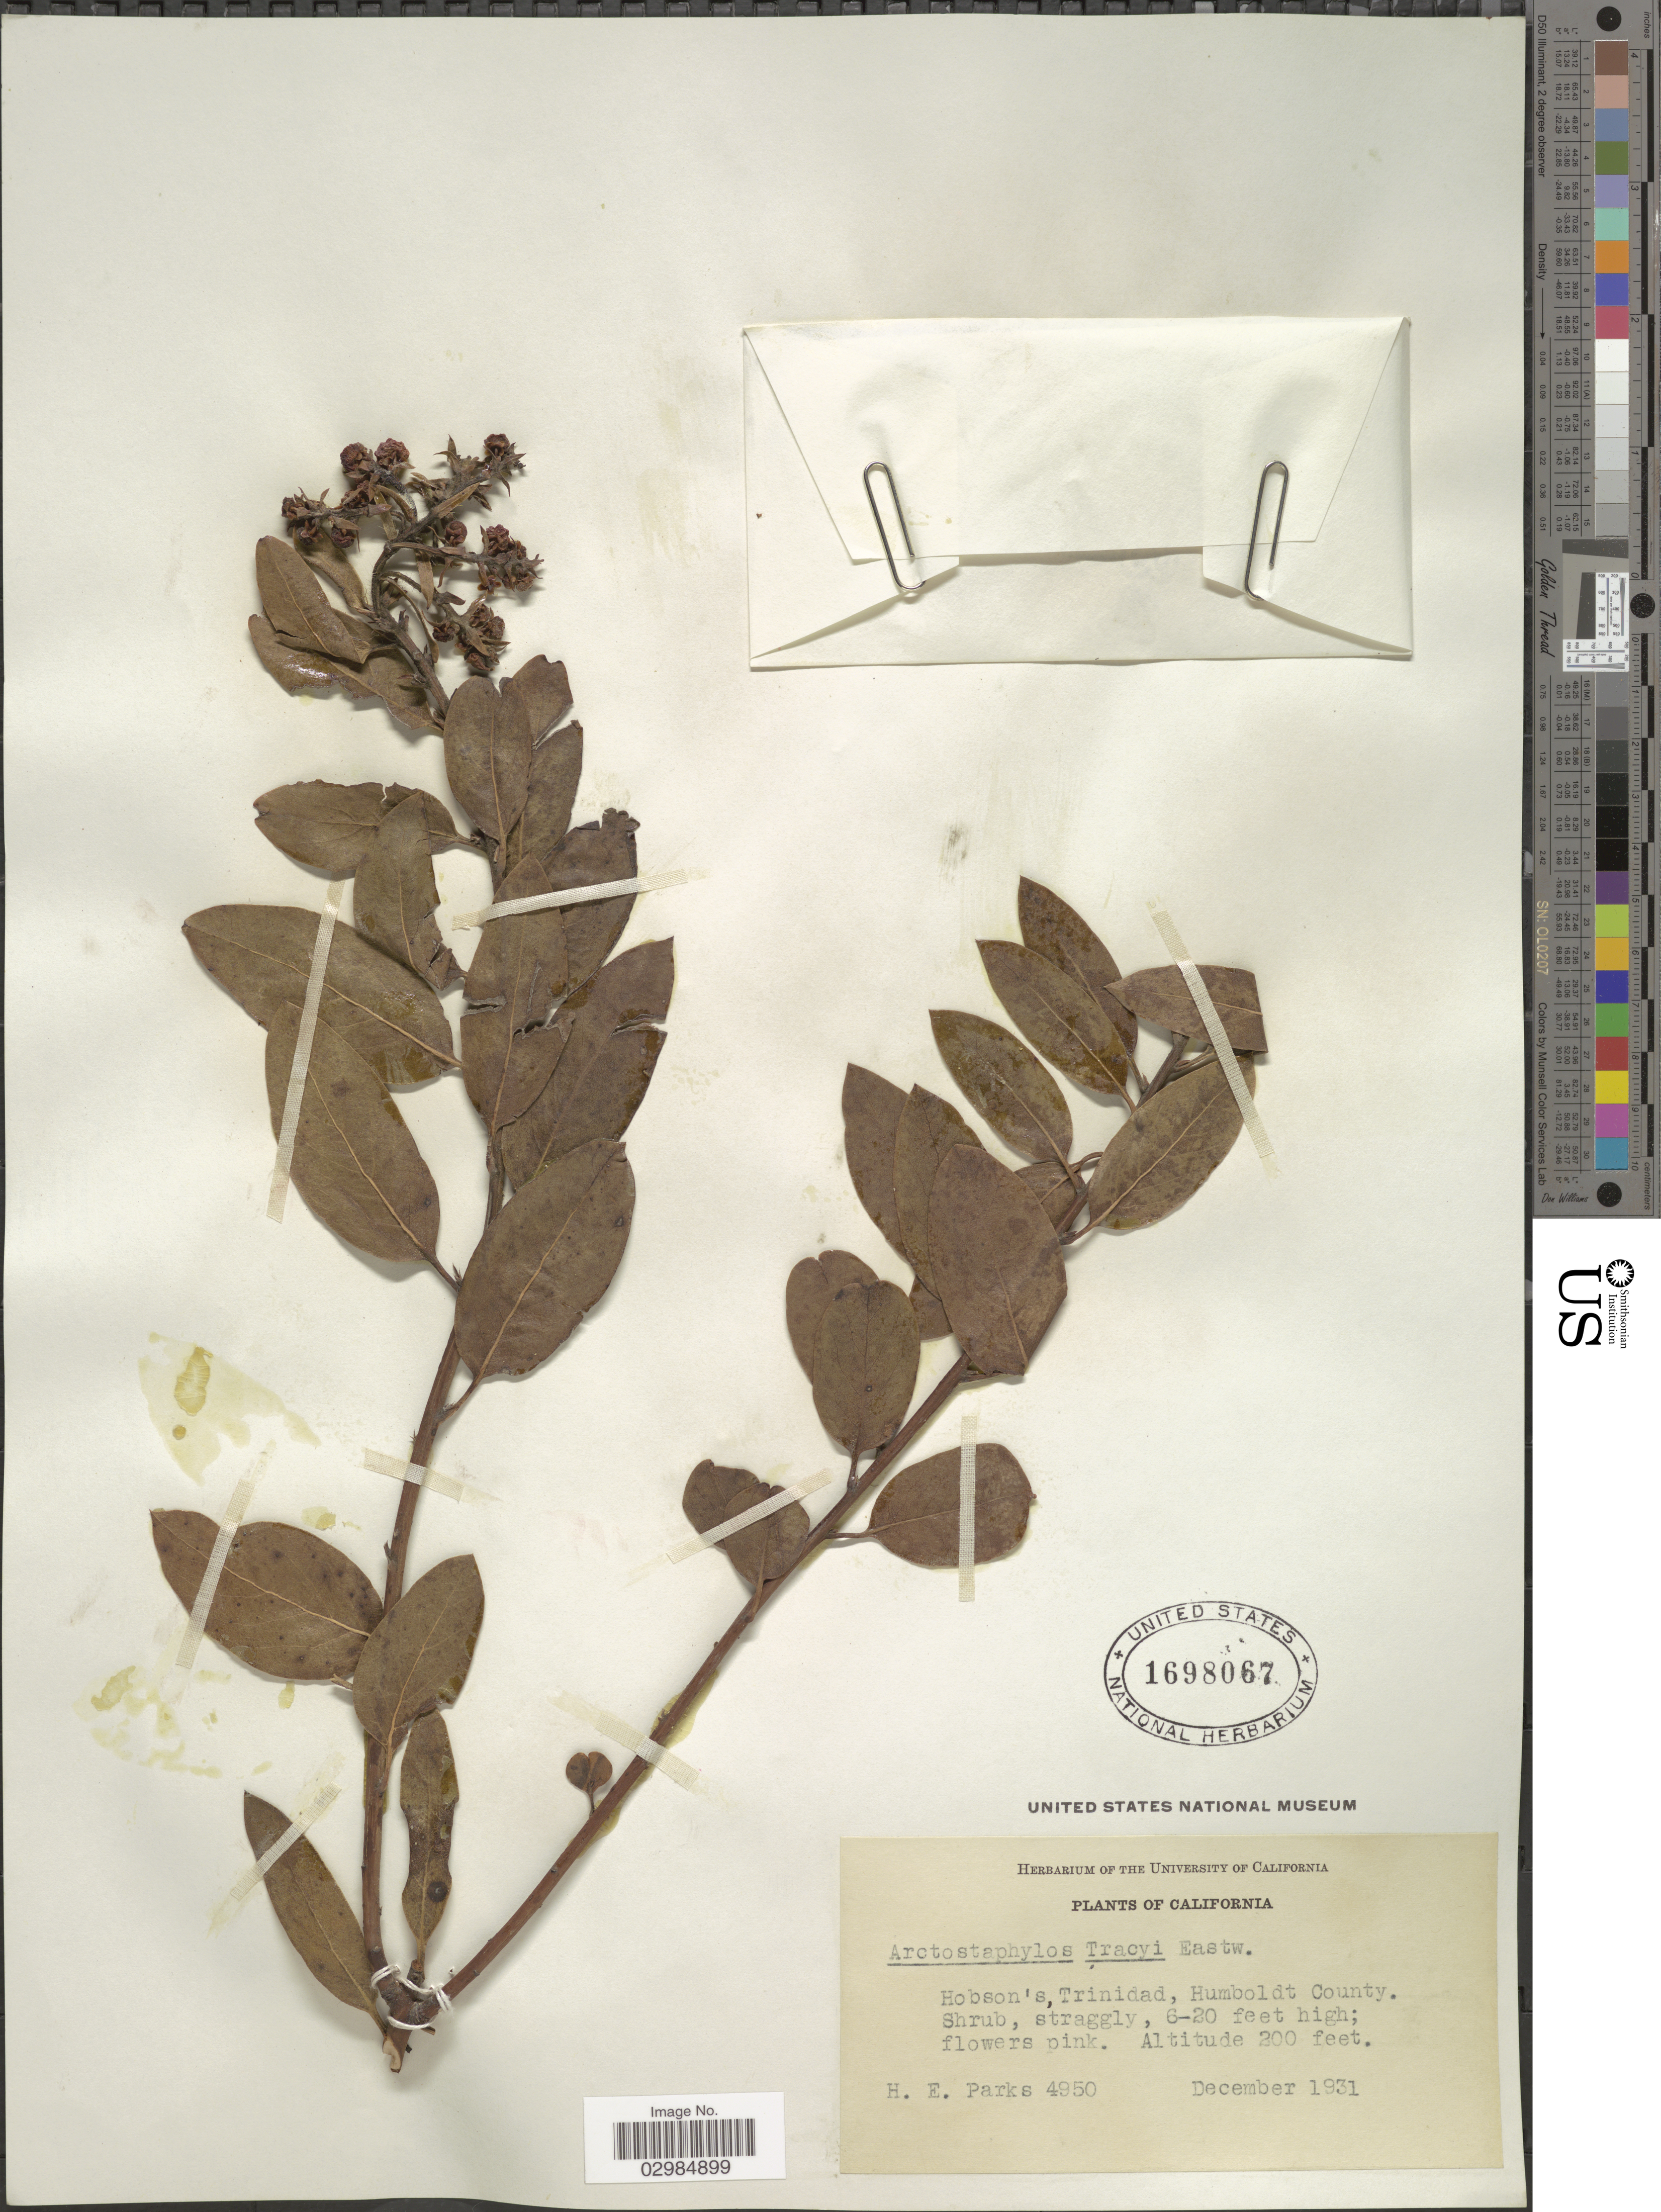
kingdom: Plantae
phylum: Tracheophyta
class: Magnoliopsida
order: Ericales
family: Ericaceae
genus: Arctostaphylos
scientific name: Arctostaphylos tracyi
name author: Eastw.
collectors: H. E. Parks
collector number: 4950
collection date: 1931-12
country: United States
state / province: California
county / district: Humboldt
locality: Hobson's Trinidad, Humboldt County.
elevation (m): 61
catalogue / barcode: US 1698067